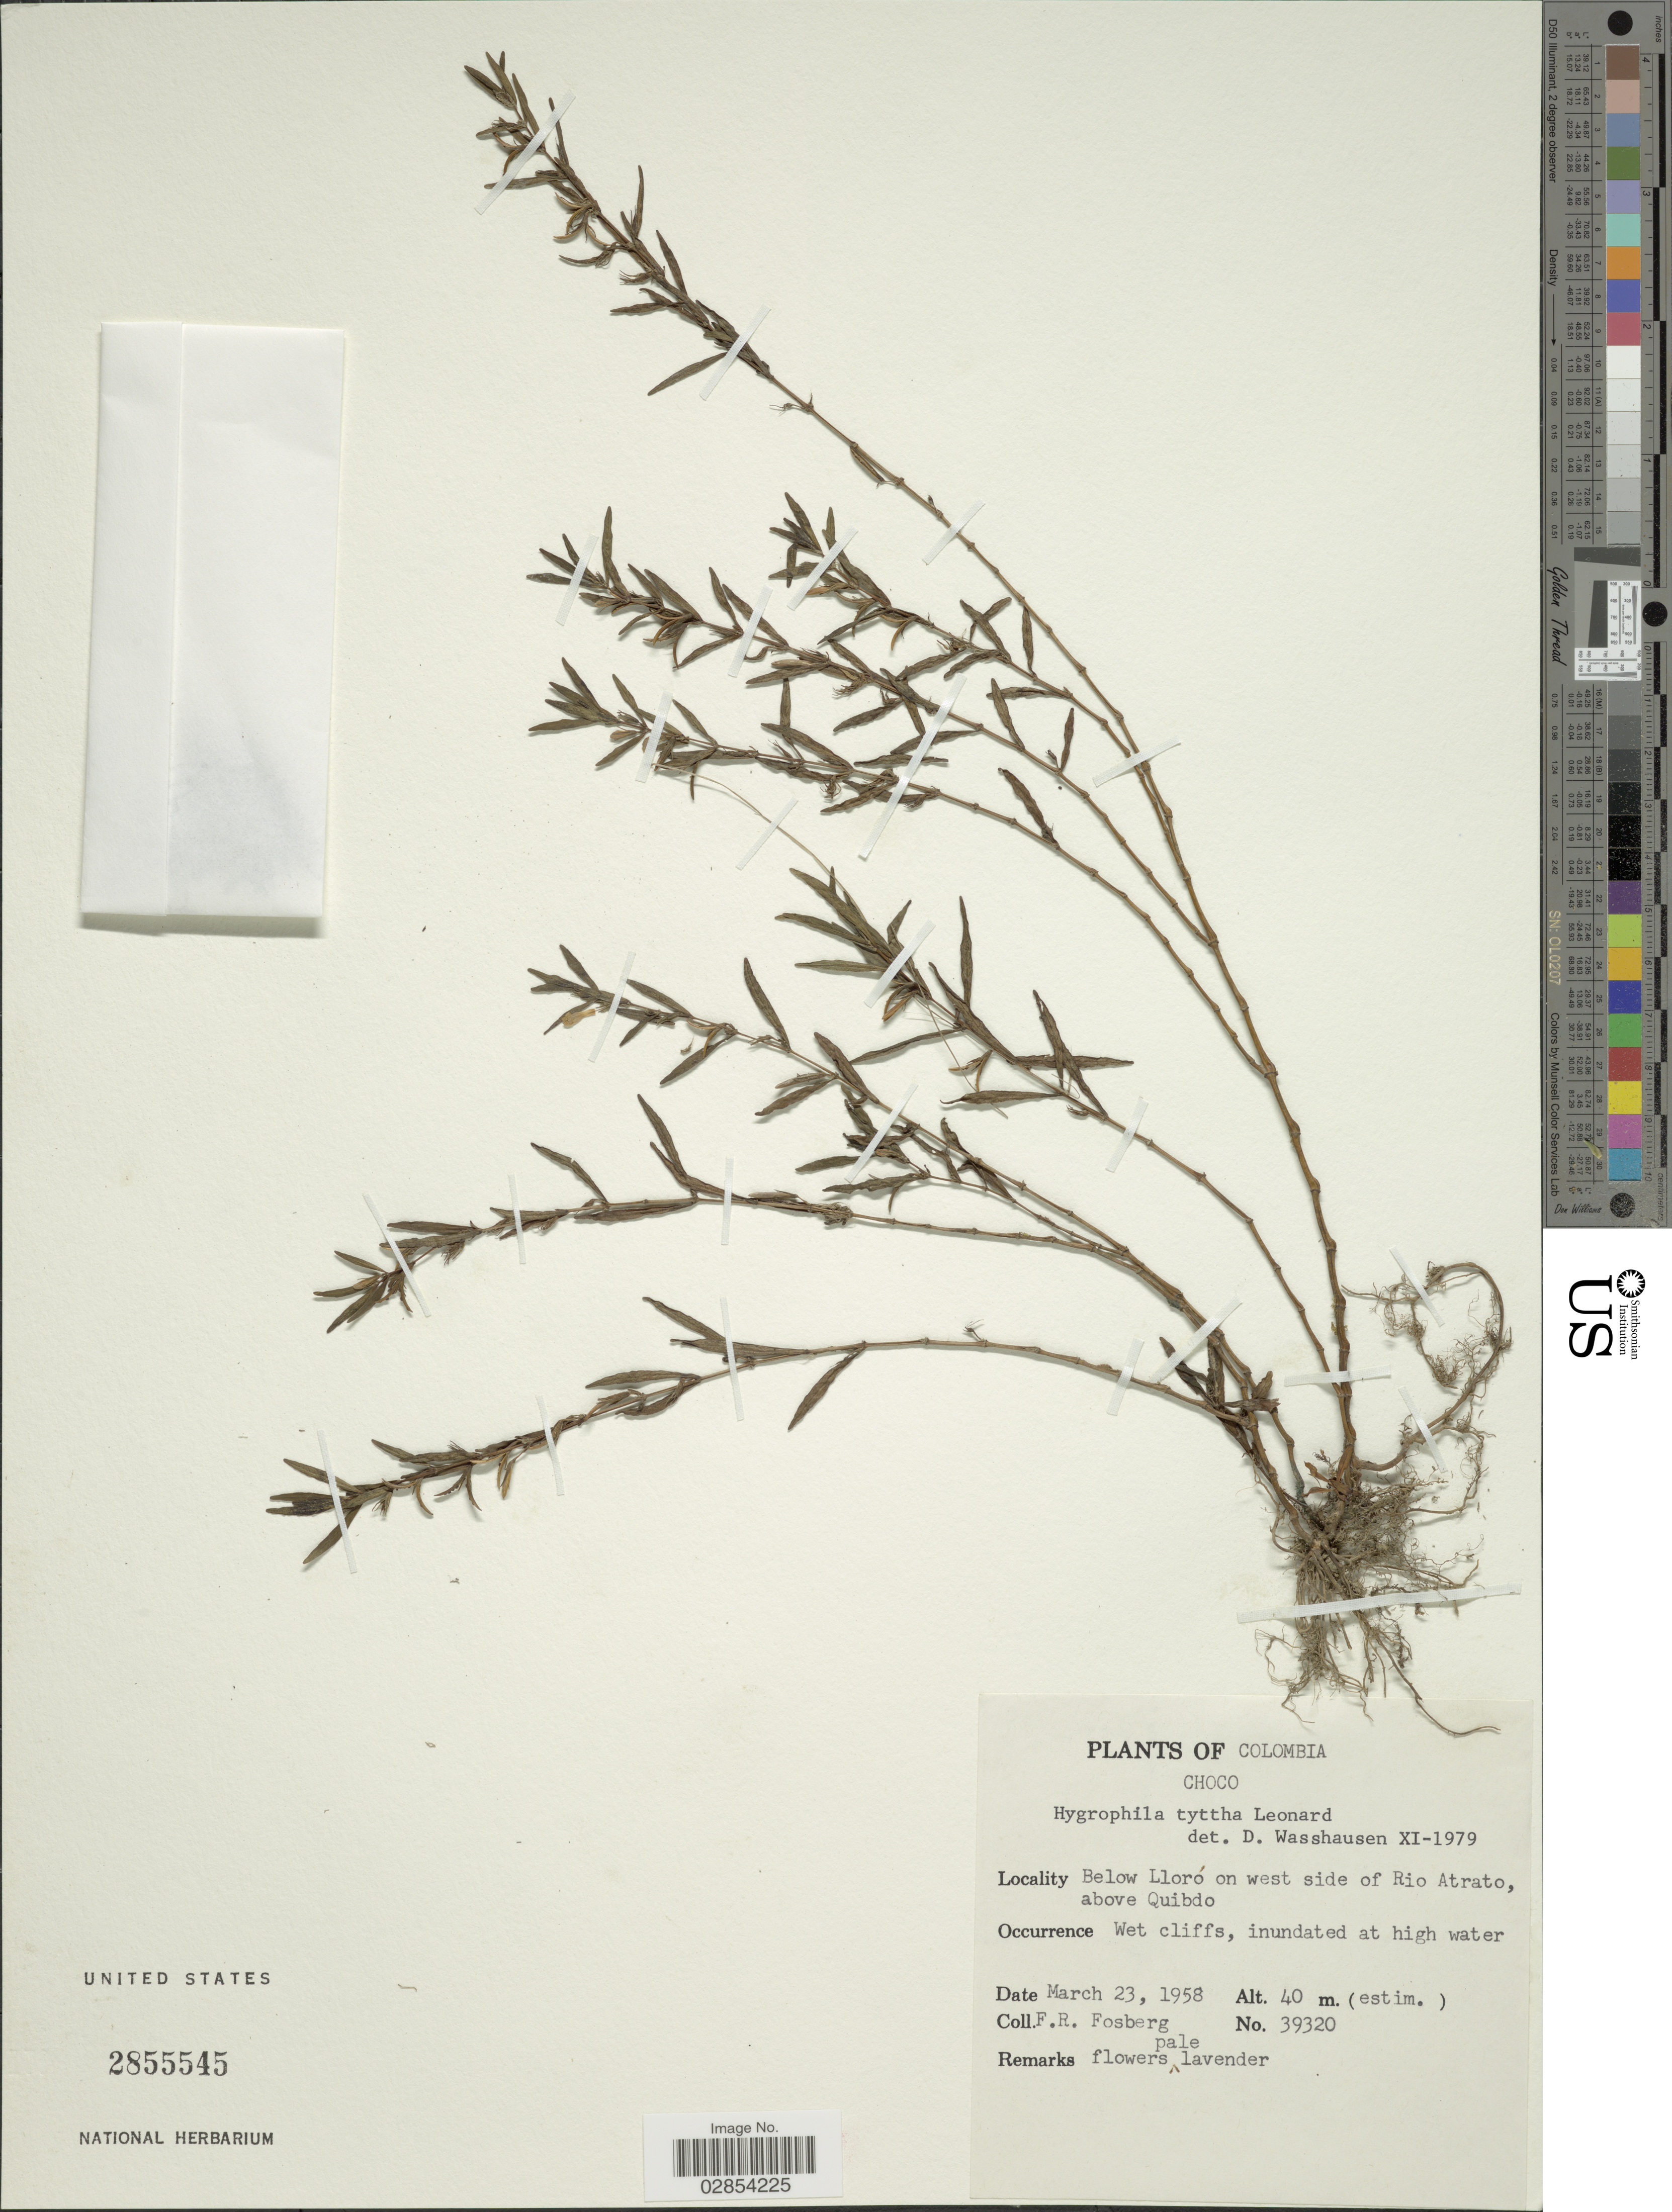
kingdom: Plantae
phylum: Tracheophyta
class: Magnoliopsida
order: Lamiales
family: Acanthaceae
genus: Hygrophila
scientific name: Hygrophila tyttha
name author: Leonard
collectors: F. R. Fosberg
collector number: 39320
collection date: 1958-03-23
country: Colombia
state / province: Chocó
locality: Below Lloró on west side of Rio Atrato, above Quibdo.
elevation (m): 40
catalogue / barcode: US 2855545